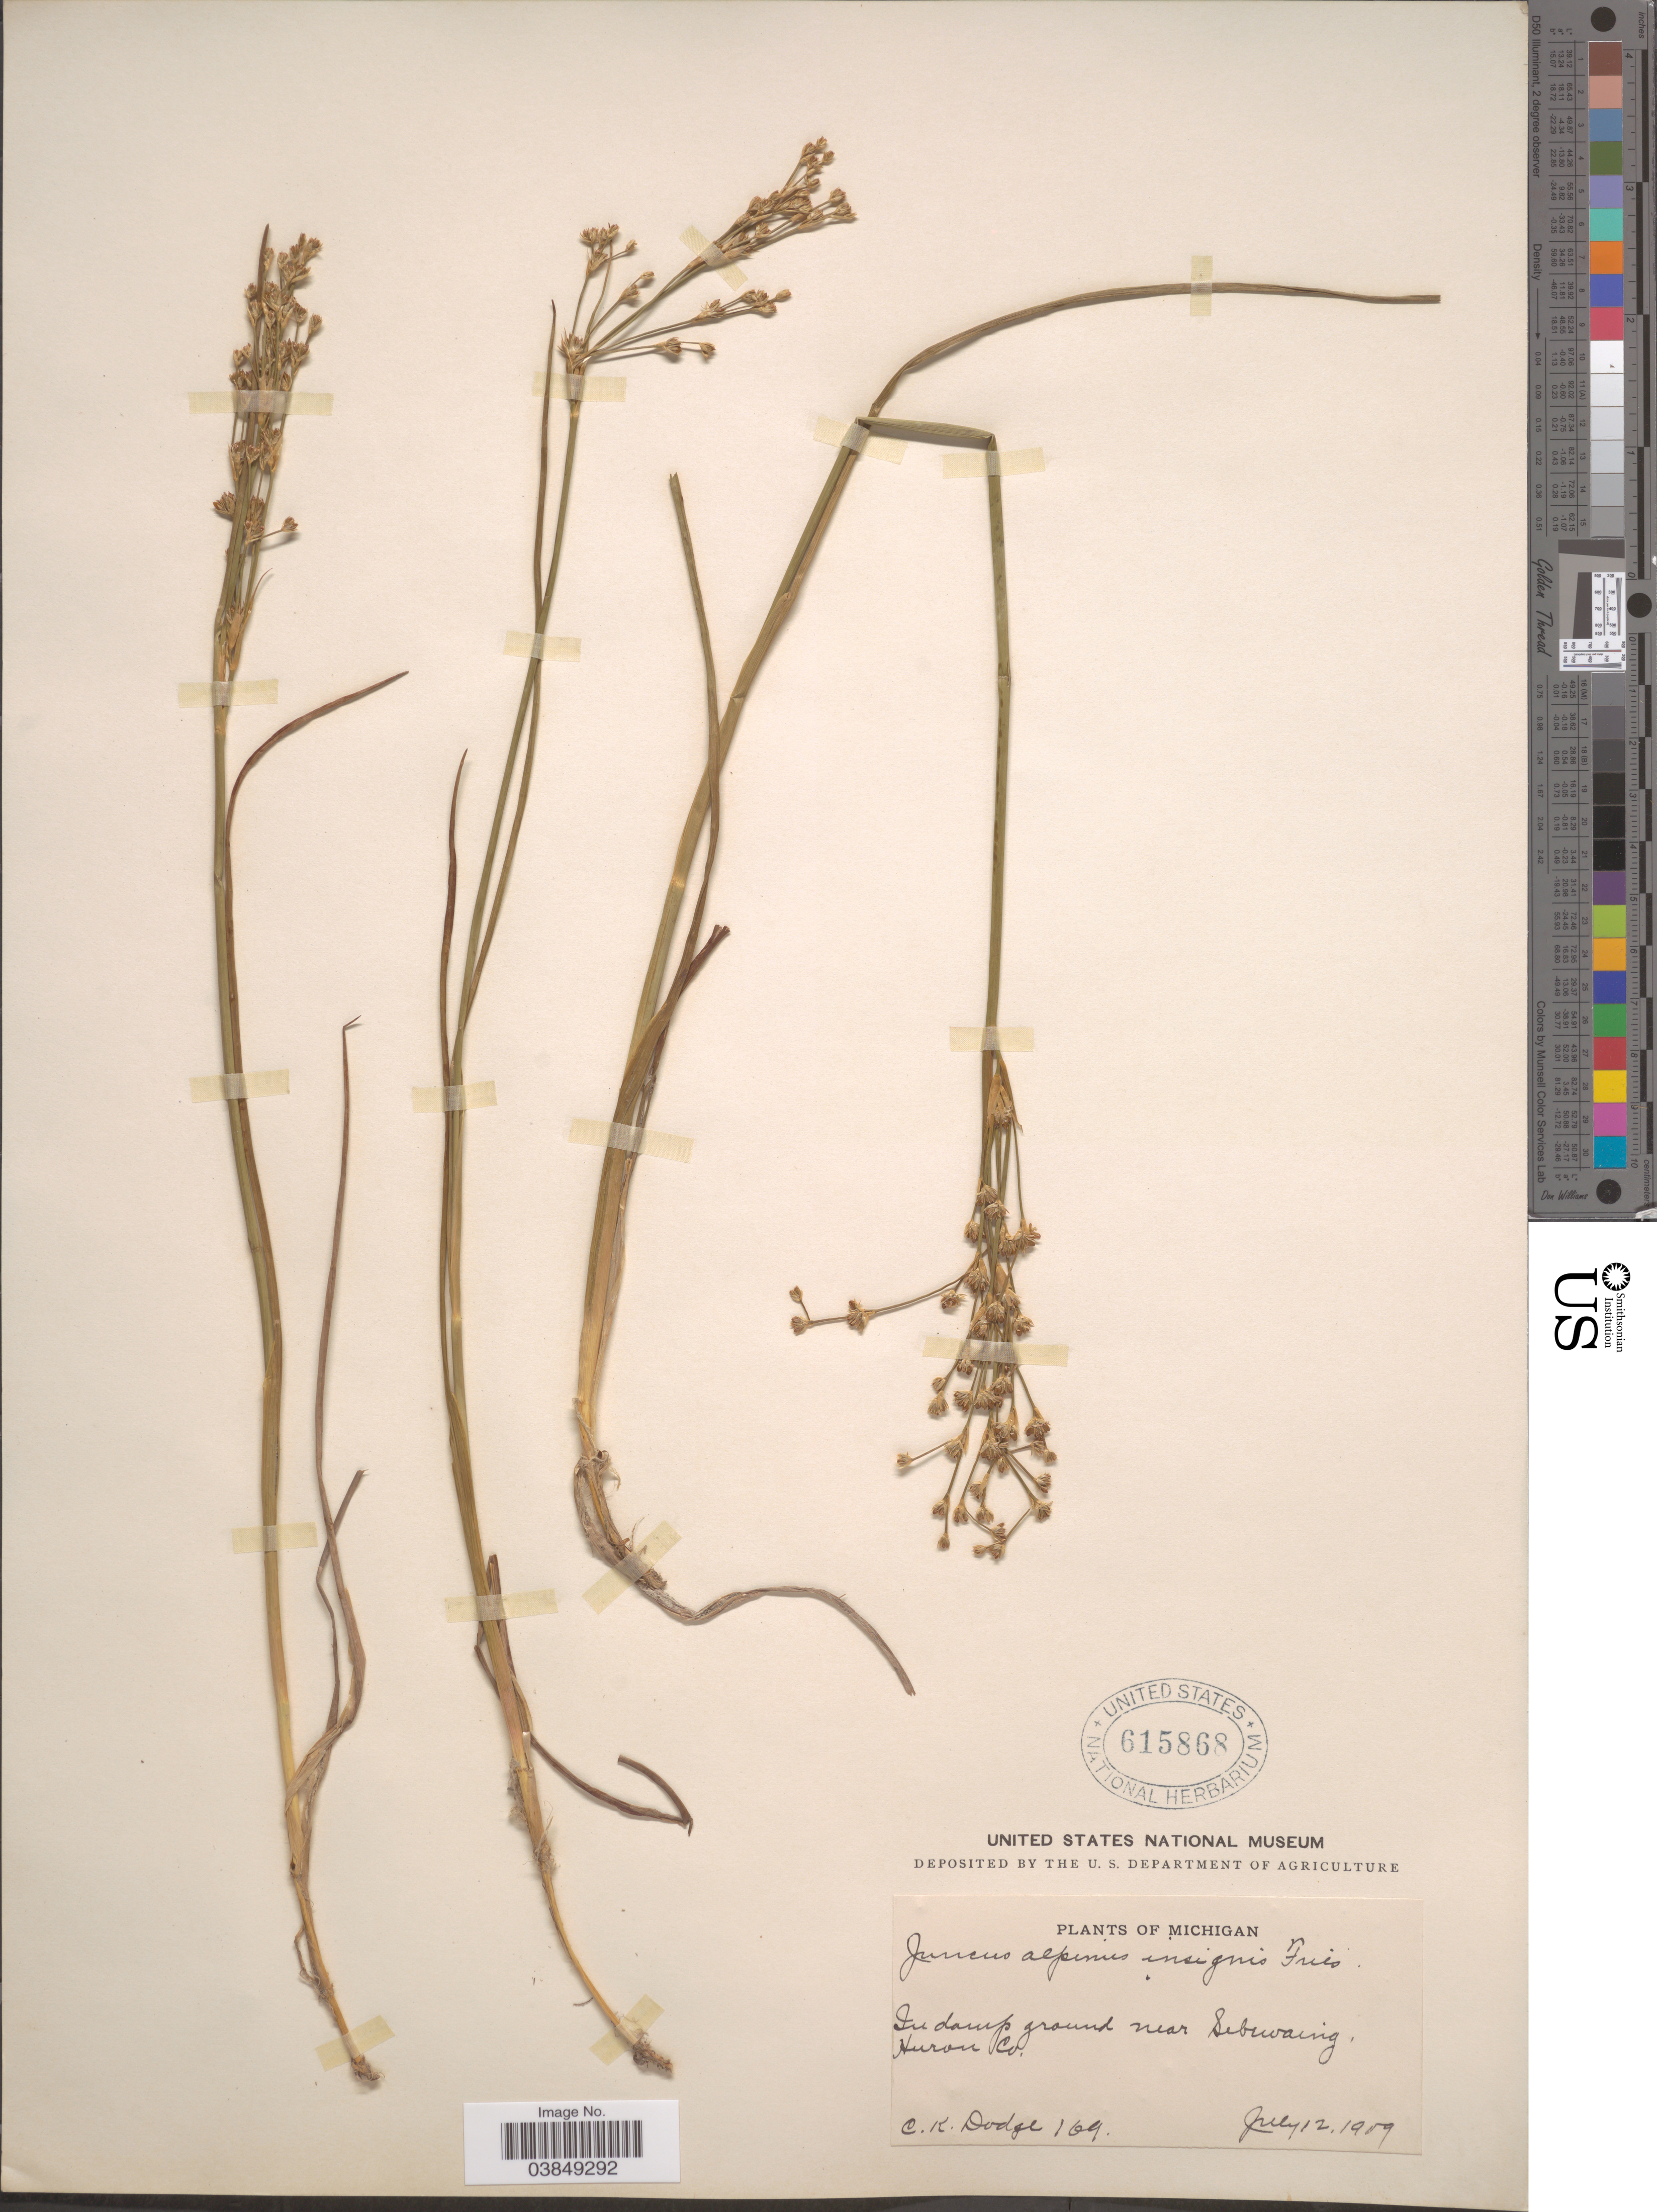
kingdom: Plantae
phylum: Tracheophyta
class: Liliopsida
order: Poales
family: Juncaceae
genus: Juncus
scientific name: Juncus richardsonianus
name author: Schult. & Schult. f.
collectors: C. Dodge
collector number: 169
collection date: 1909-07-12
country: United States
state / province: Michigan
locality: In damp ground near Sebewaing, Huron Co.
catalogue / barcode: US 615868